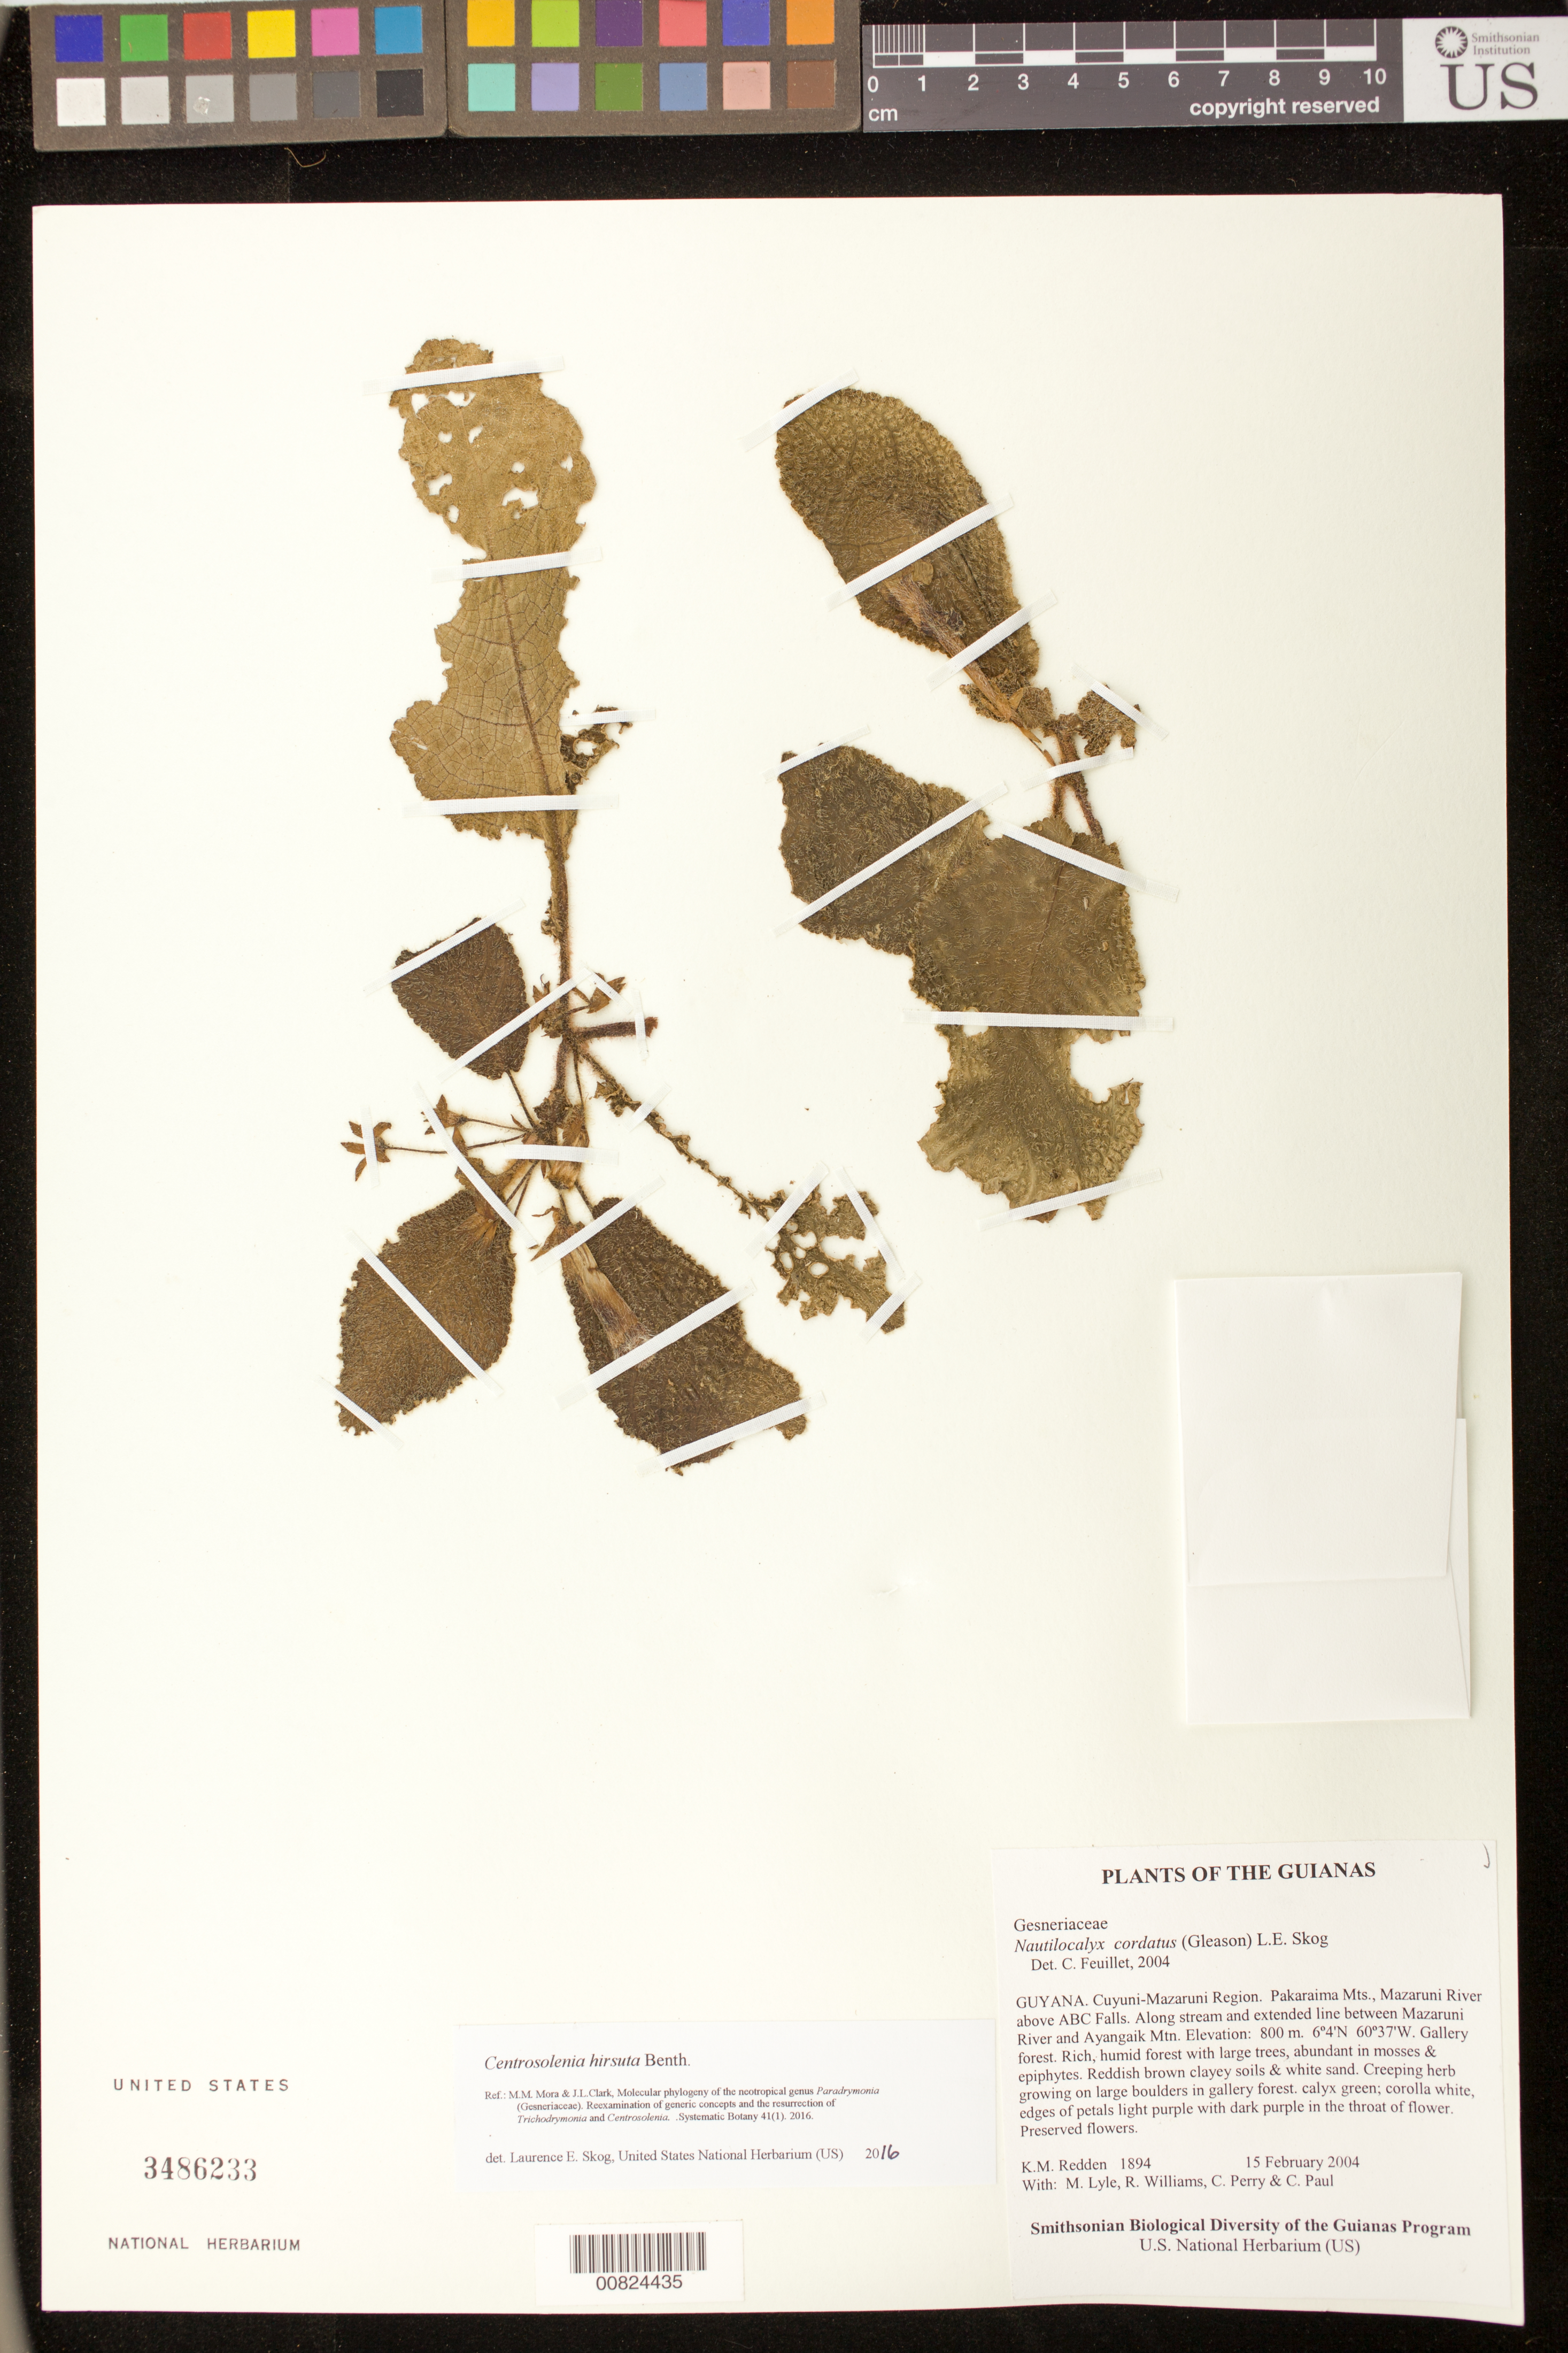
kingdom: Plantae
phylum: Tracheophyta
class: Magnoliopsida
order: Lamiales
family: Gesneriaceae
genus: Centrosolenia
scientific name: Centrosolenia hirsuta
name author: Benth.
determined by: Skog, Laurence E.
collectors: K. M. Redden & et al.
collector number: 1894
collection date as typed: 15 Feb 2004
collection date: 2004-02-15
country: Guyana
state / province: Cuyuni-Mazaruni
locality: Pakaraima Mts., Mazaruni River above ABC Falls. Along stream and etended line between Mazaruni River and Ayangaik Mt.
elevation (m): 800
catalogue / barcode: US 3486233